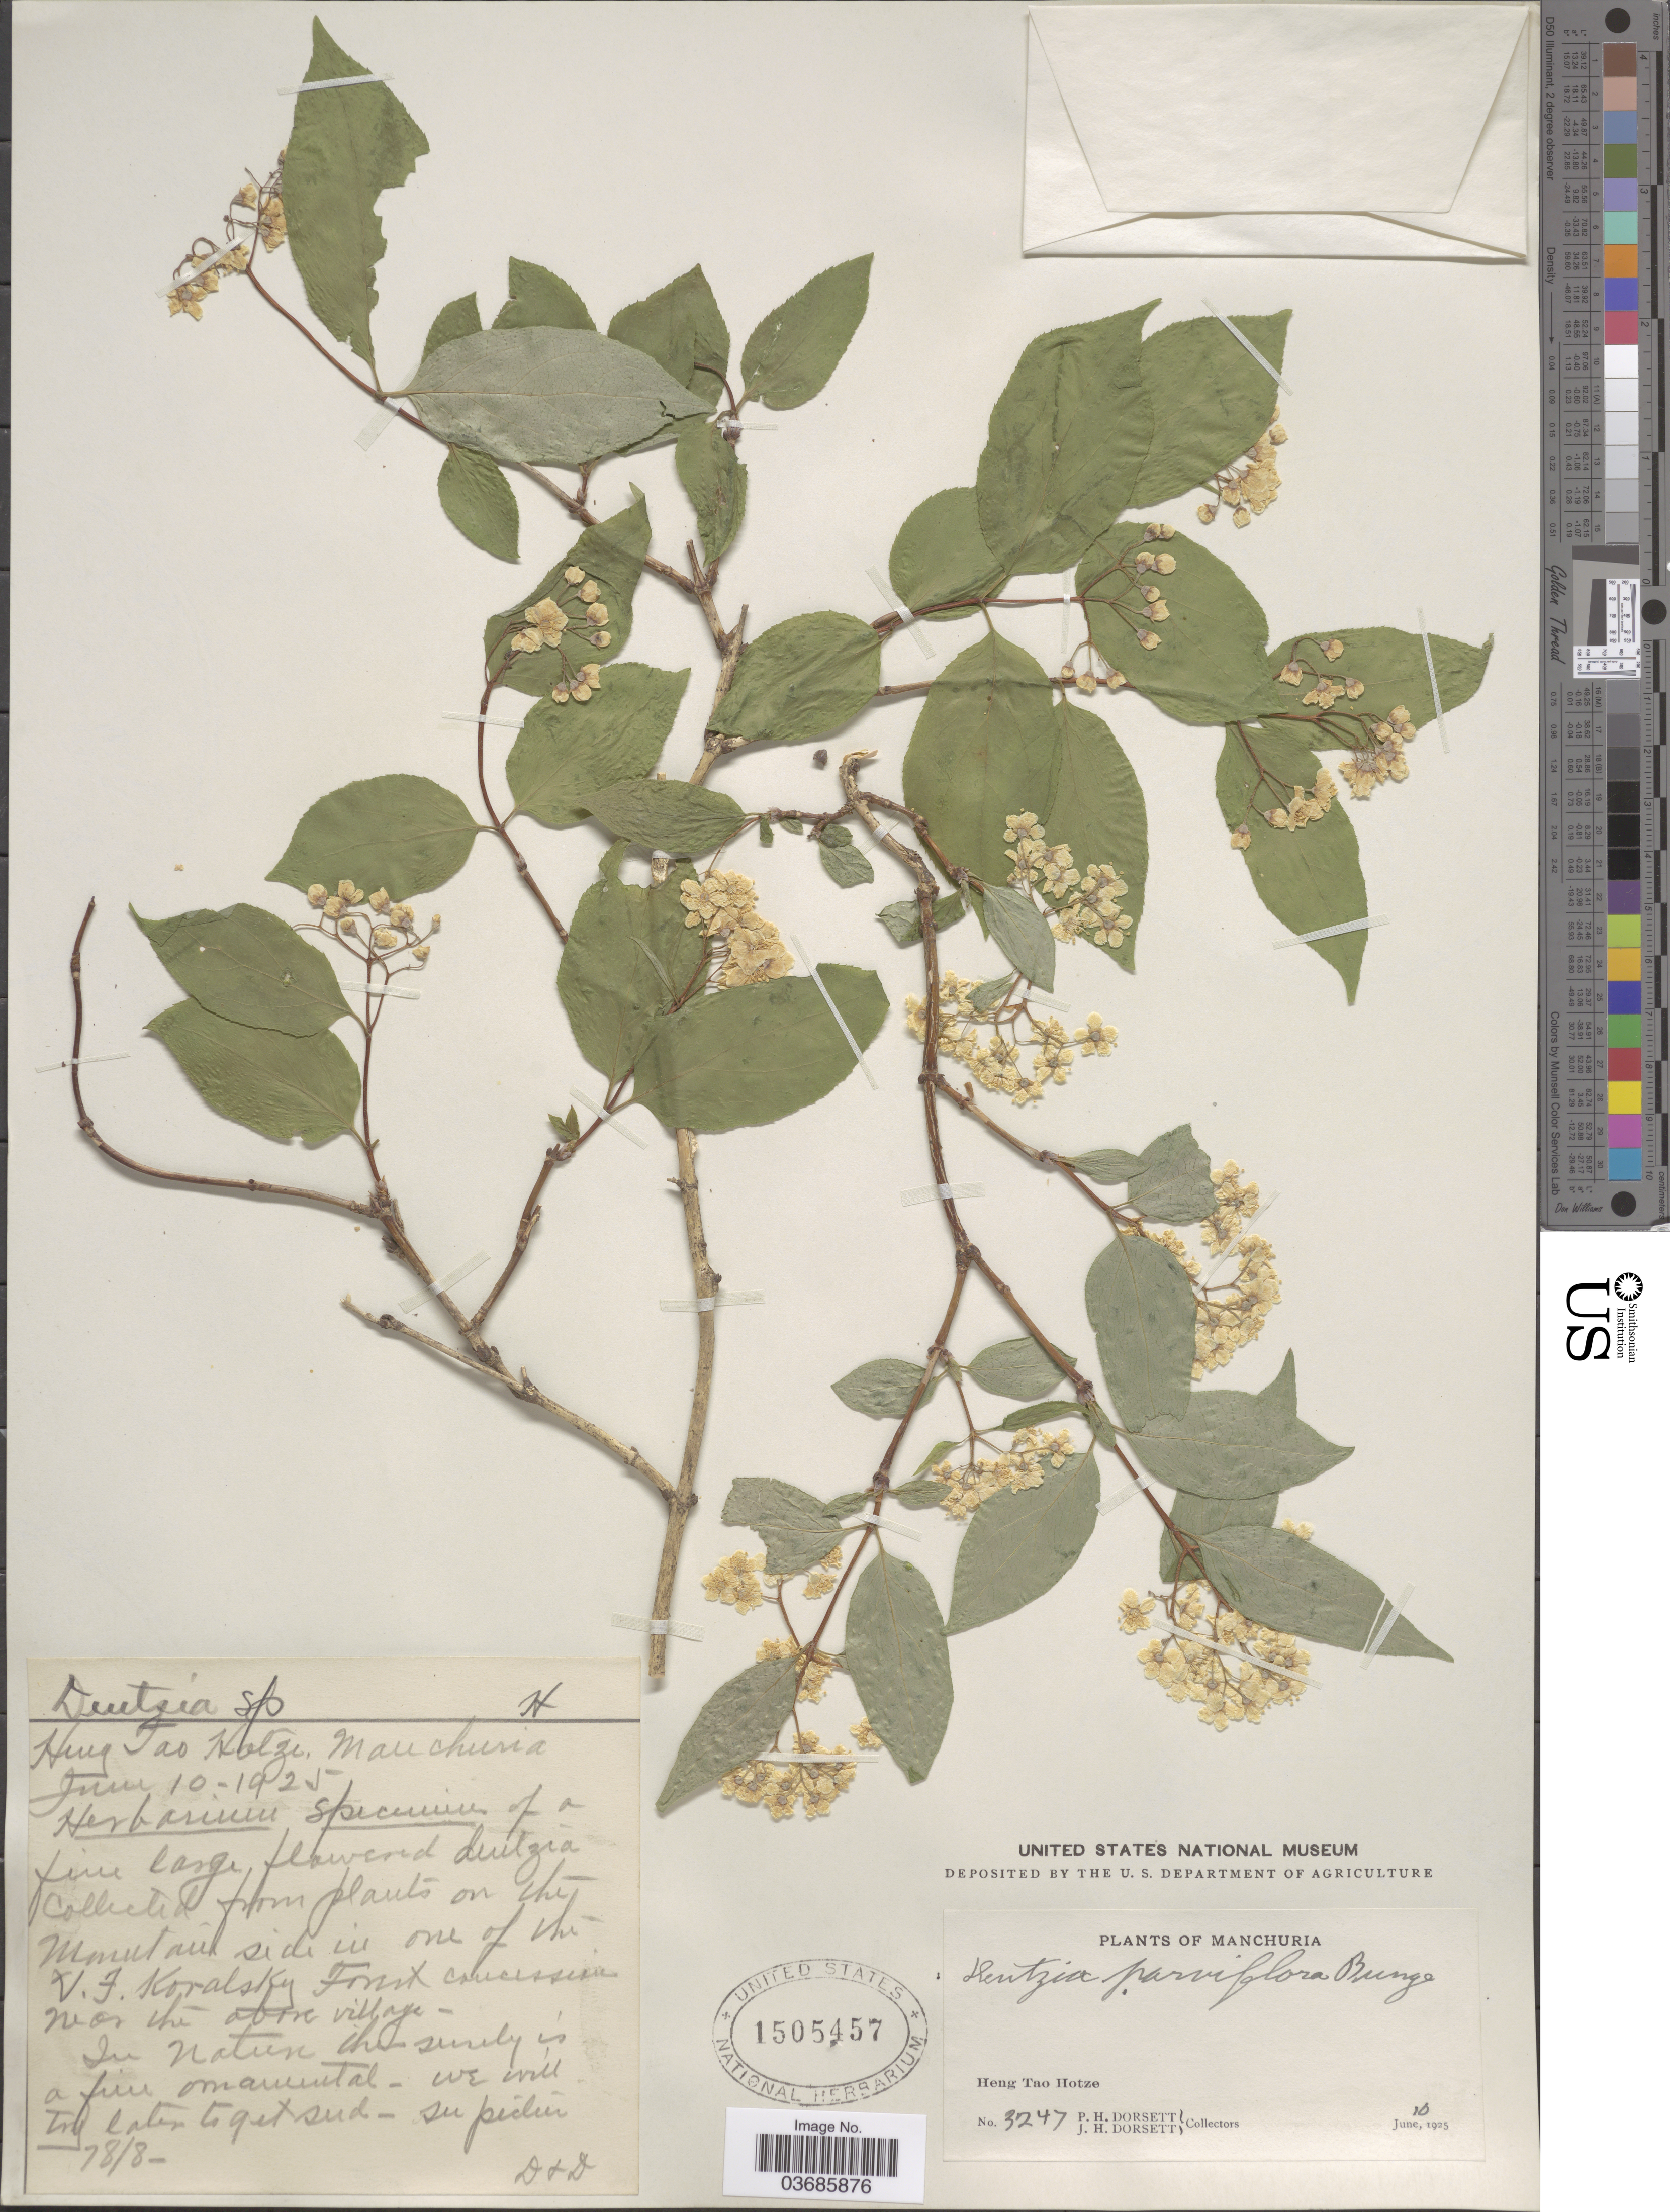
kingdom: Plantae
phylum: Tracheophyta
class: Magnoliopsida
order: Cornales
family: Hydrangeaceae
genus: Deutzia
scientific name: Deutzia parviflora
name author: Bunge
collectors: P. H. Dorsett & J. Dorsett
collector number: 3247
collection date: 1925-06-10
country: China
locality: Manchuria. Heng Tao Hotze.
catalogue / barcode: US 1505457